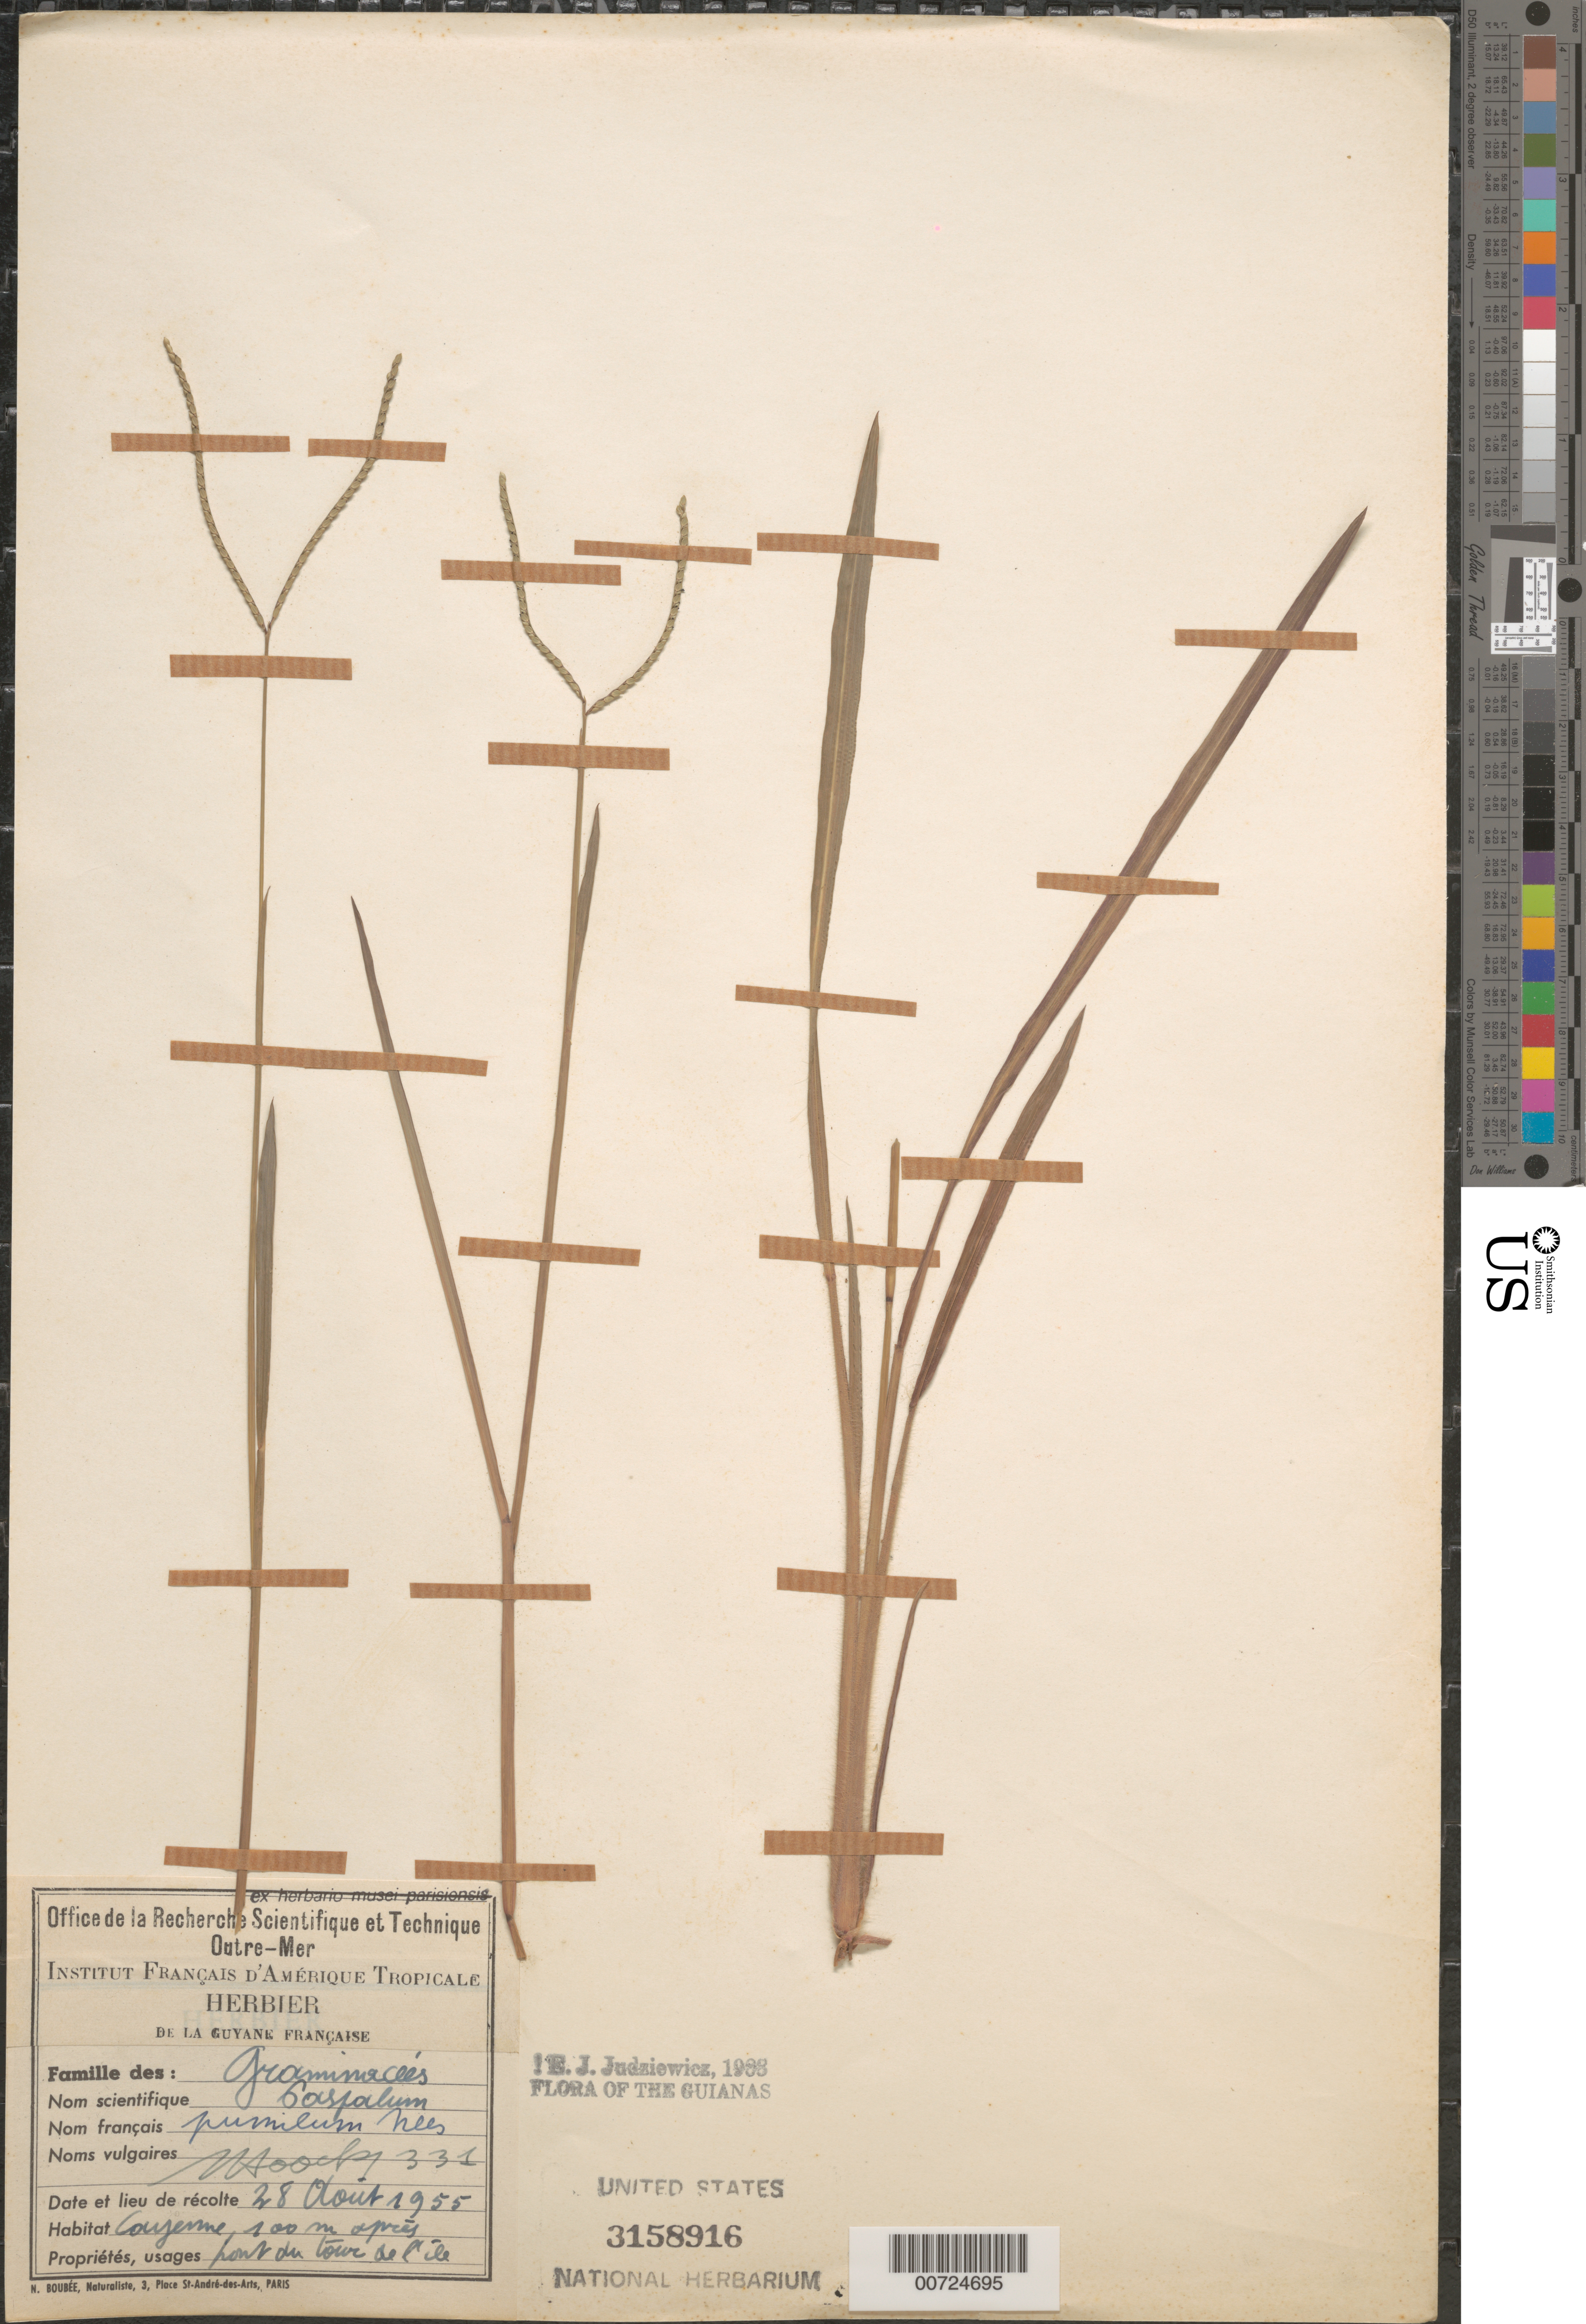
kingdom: Plantae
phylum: Tracheophyta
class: Liliopsida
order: Poales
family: Poaceae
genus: Paspalum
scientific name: Paspalum pumilum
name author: Nees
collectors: J. Hoock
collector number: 331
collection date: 1955-08-28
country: French Guiana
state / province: Cayenne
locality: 100 m après pont du tour de l'íle.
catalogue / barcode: US 3158916